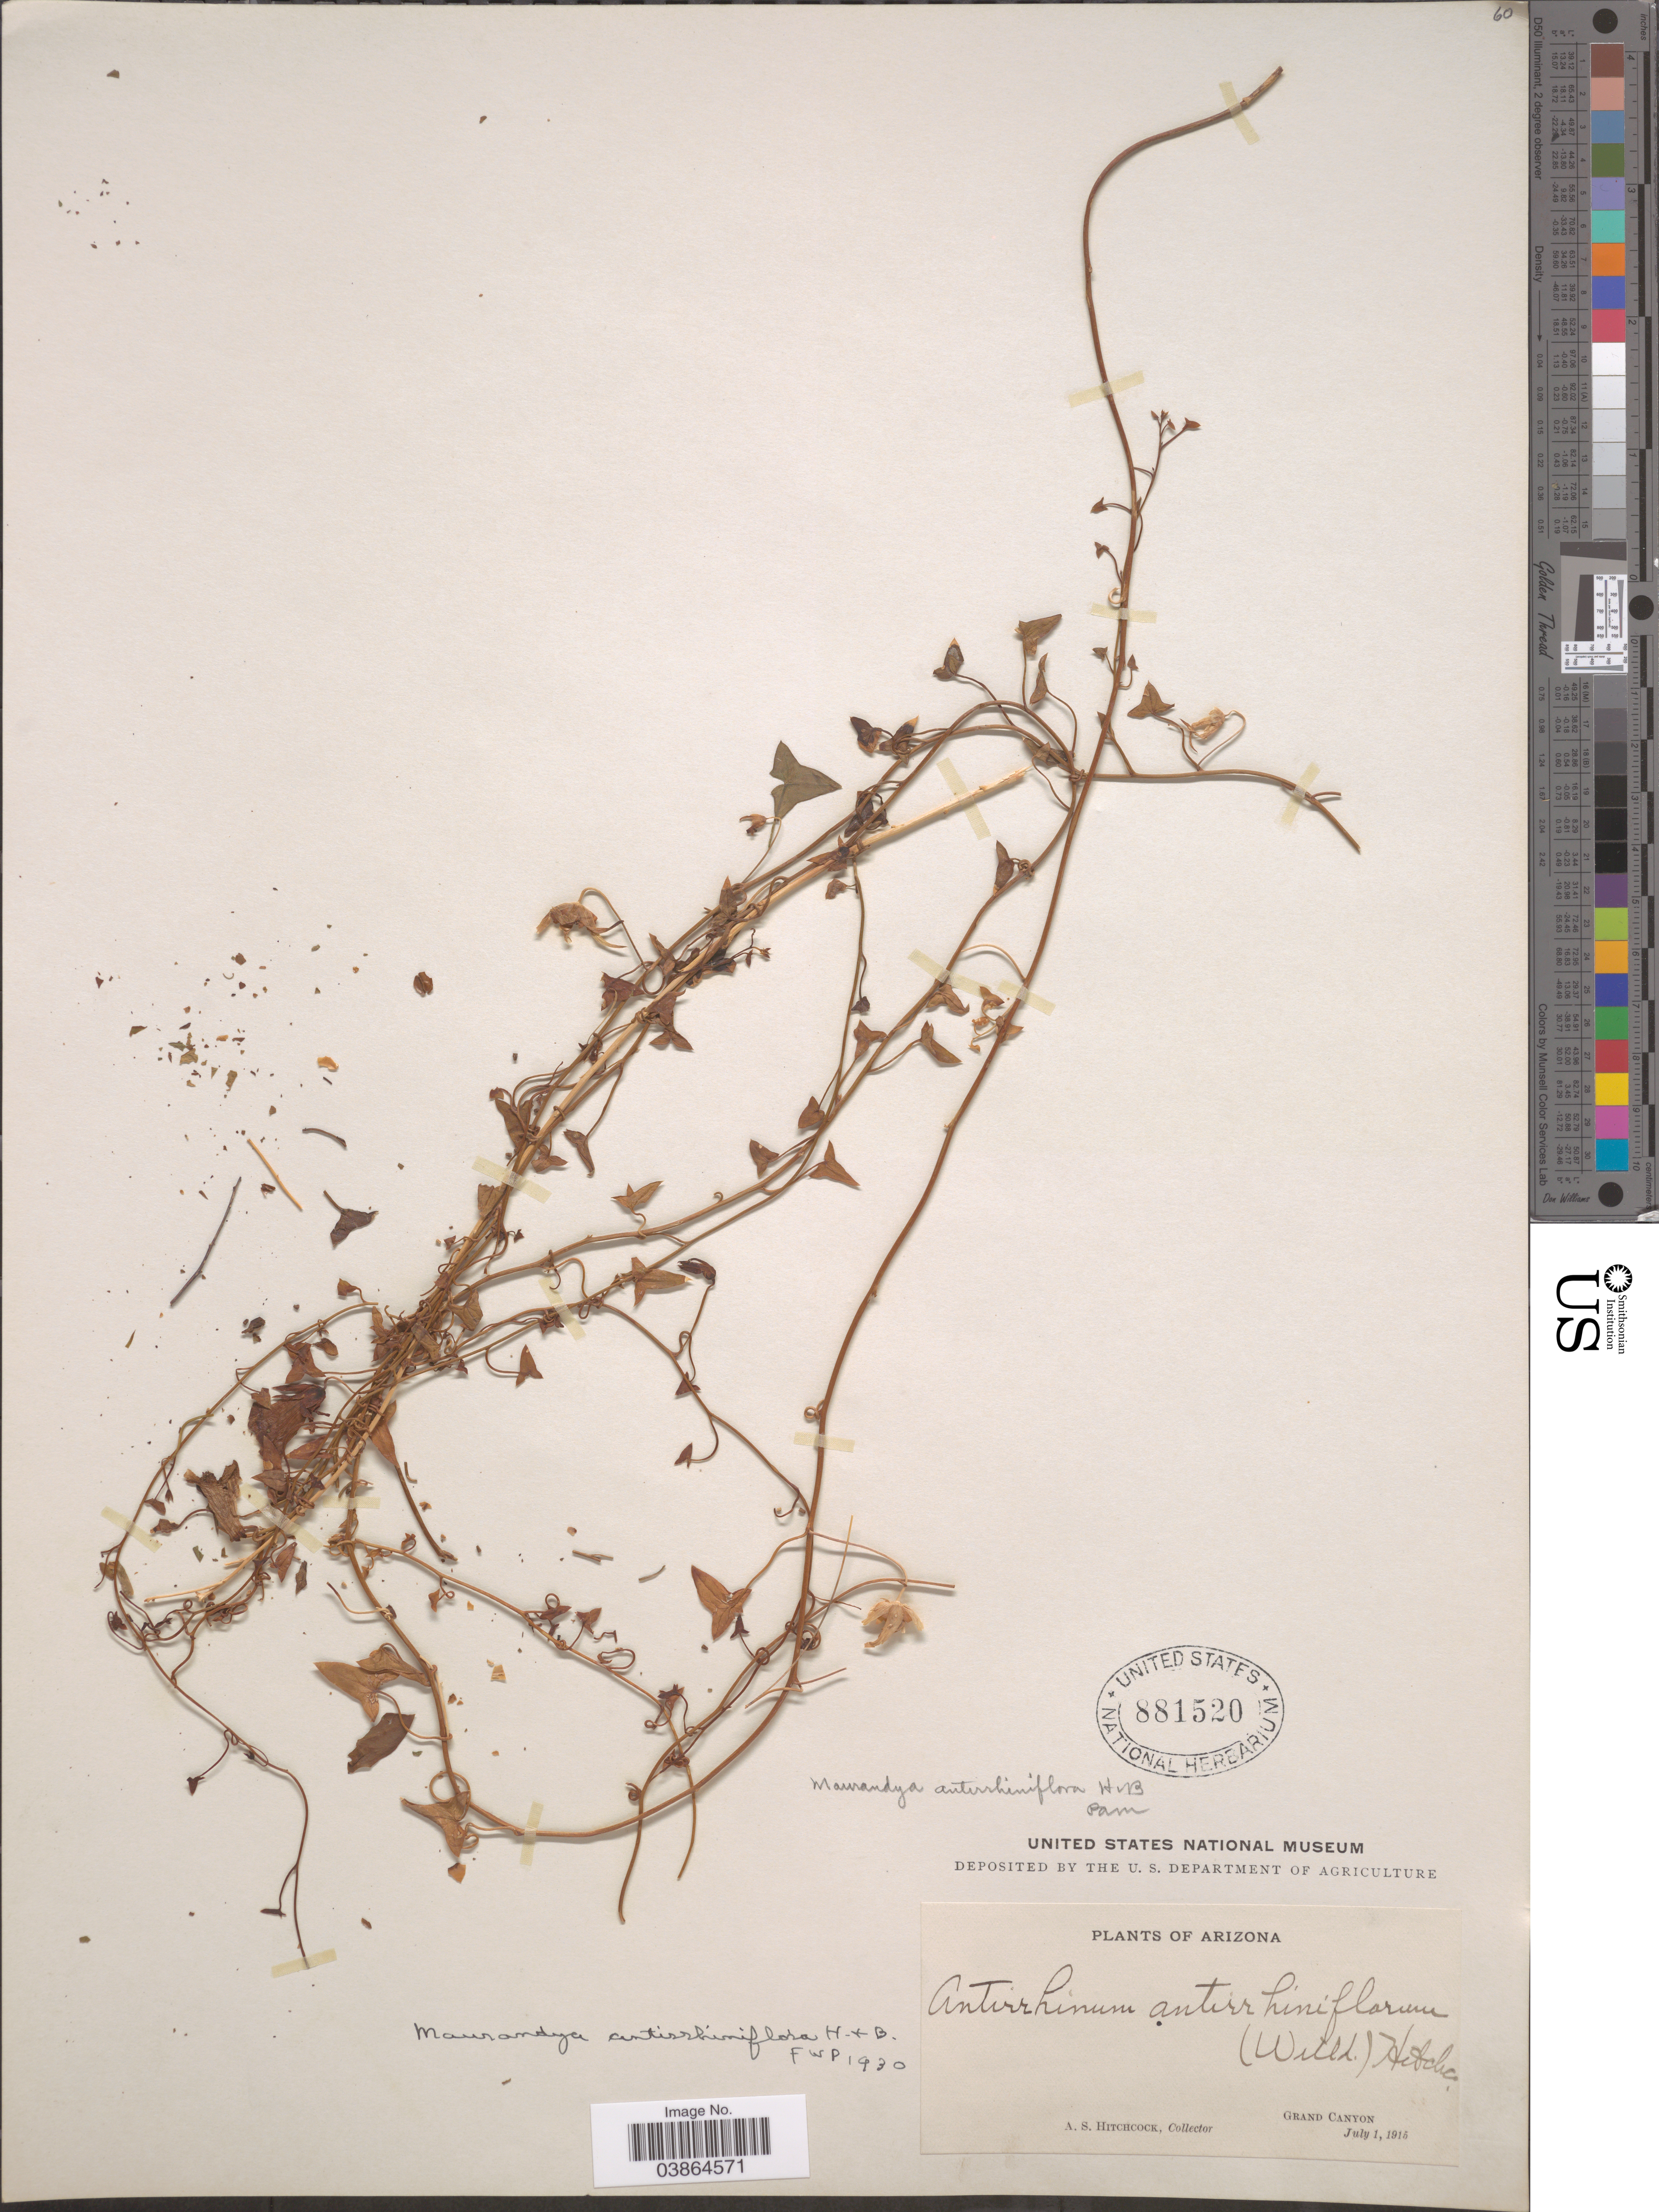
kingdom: Plantae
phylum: Tracheophyta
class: Magnoliopsida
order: Lamiales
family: Plantaginaceae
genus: Maurandya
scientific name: Maurandya antirrhiniflora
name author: Humb. & Bonpl. ex Willd.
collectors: A. S. Hitchcock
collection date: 1915-07-01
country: United States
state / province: Arizona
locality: Grand Canyon.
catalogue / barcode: US 881520